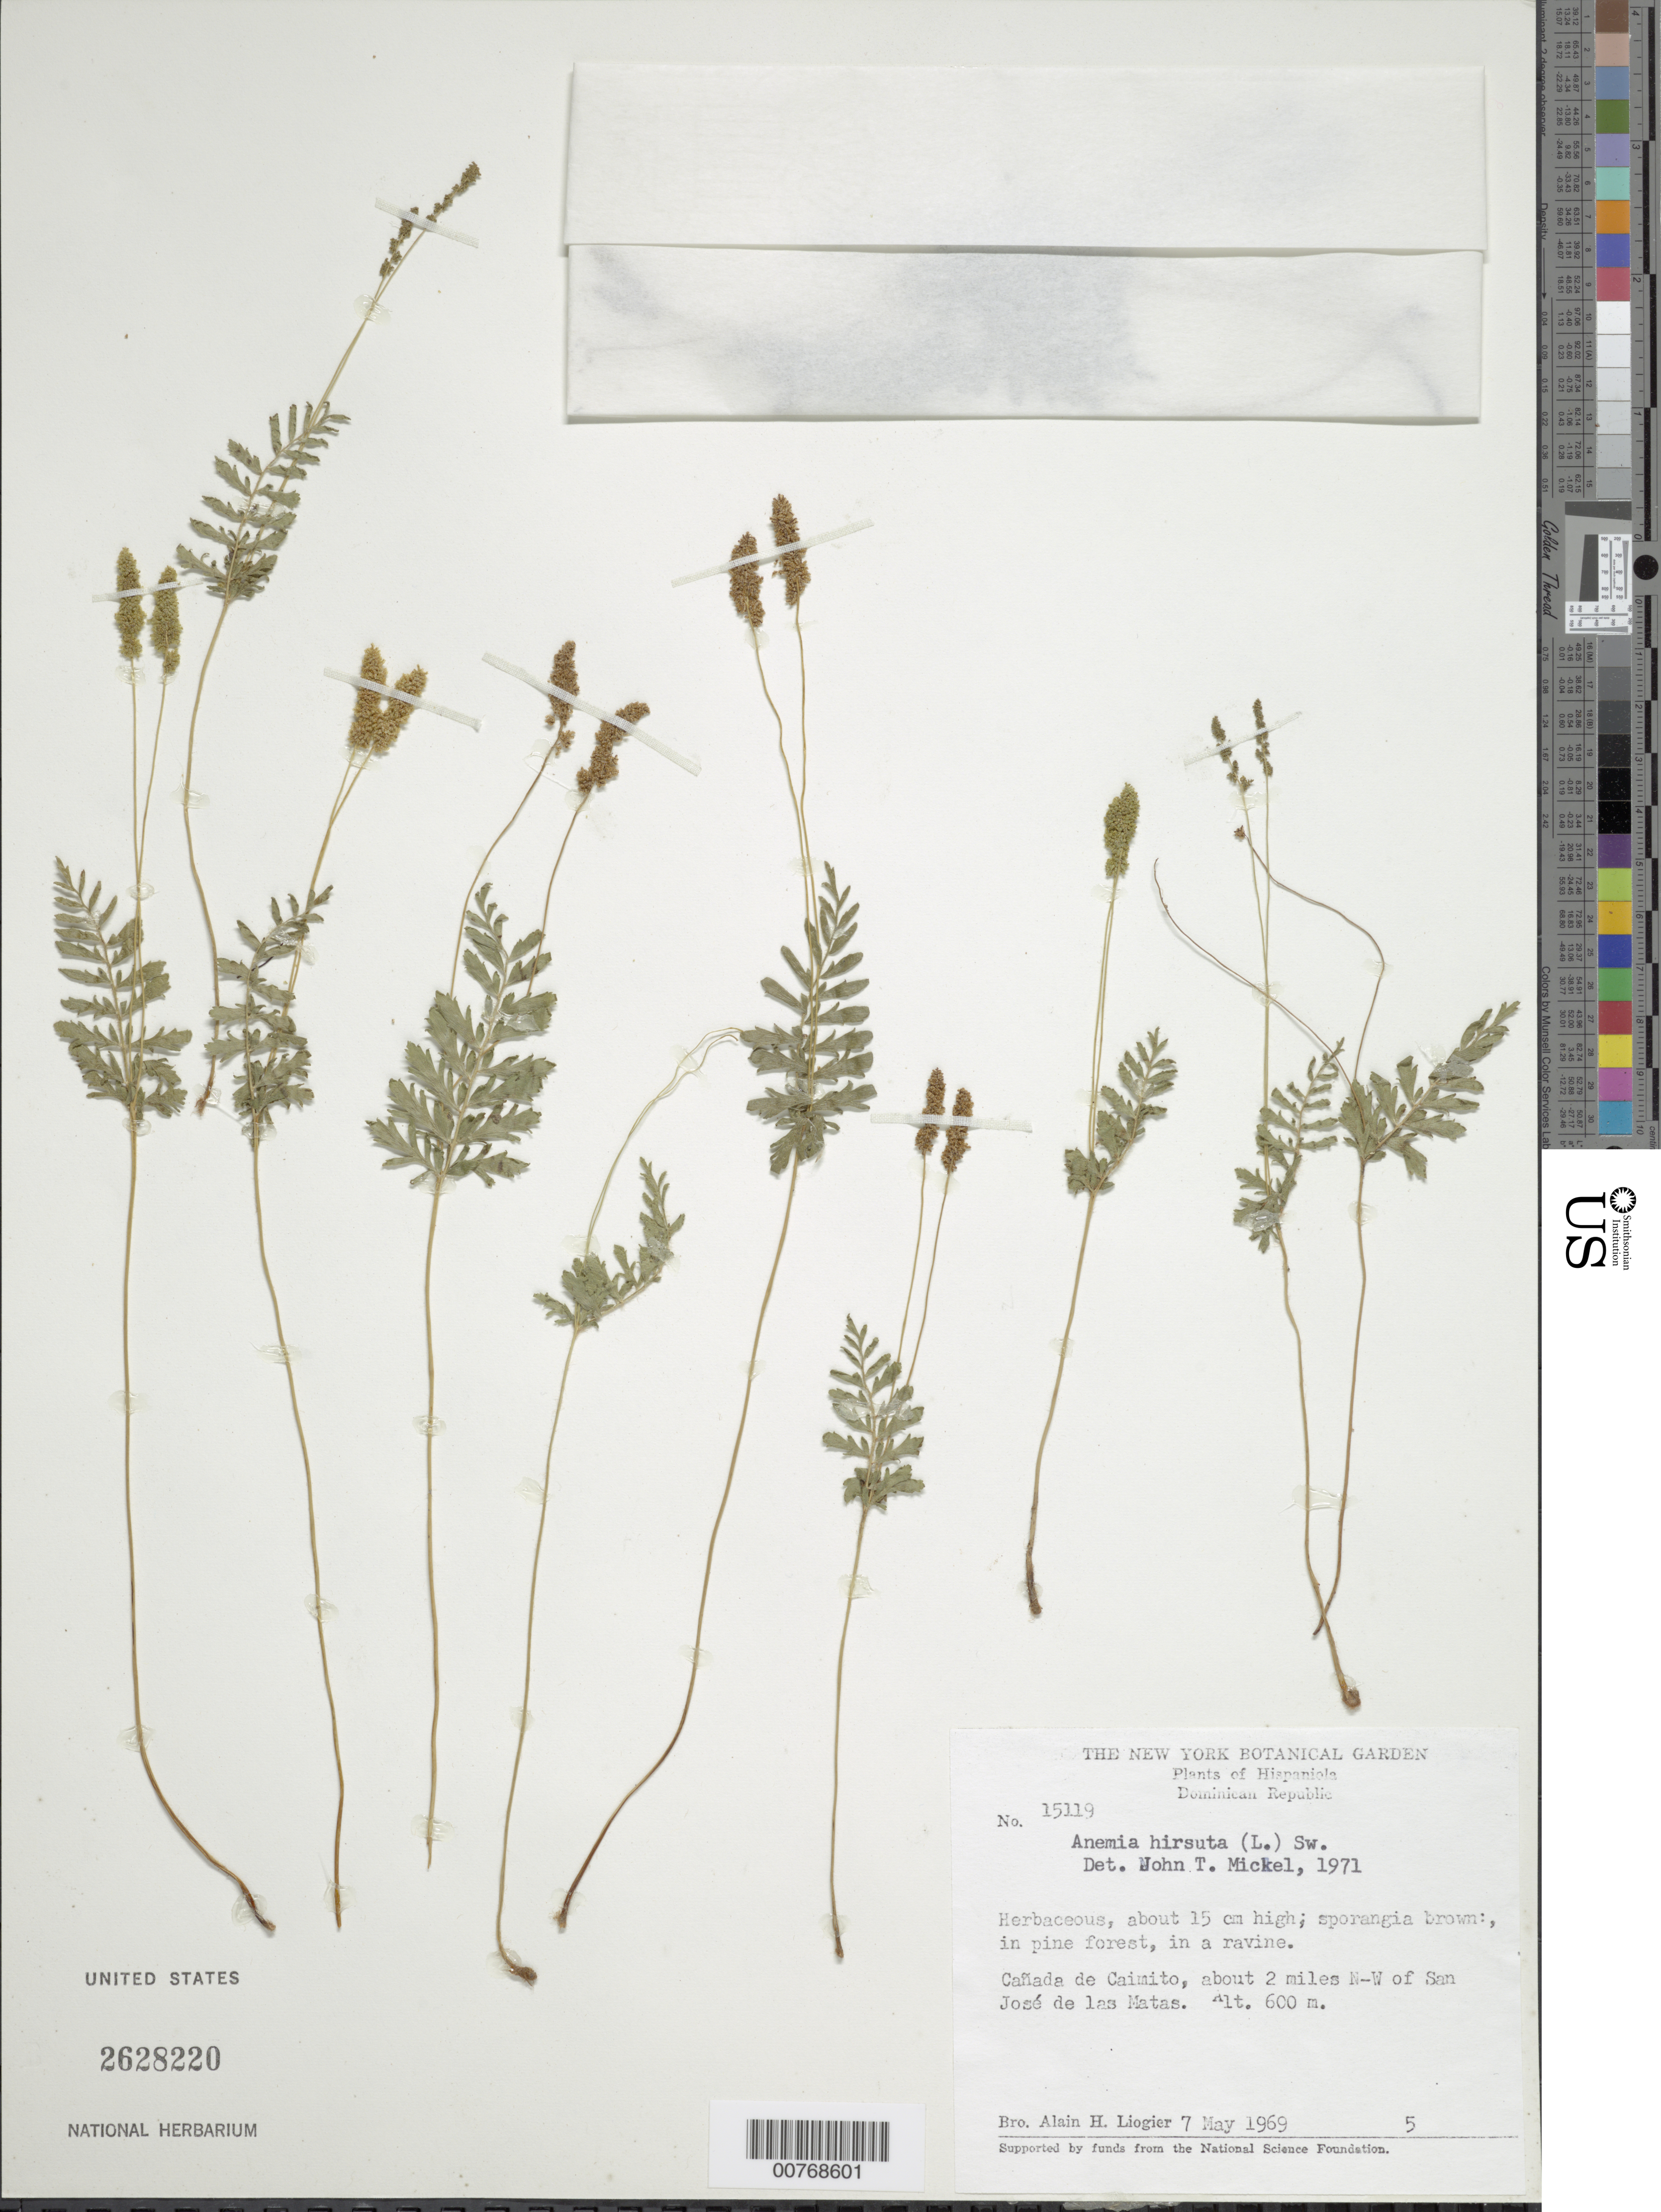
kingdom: Plantae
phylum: Tracheophyta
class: Polypodiopsida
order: Schizaeales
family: Anemiaceae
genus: Anemia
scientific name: Anemia hirsuta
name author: (L.) Sw.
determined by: Mickel, J. T., (NY), New York Botanical Garden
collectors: A. H. Liogier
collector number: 15119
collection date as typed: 07 May 1969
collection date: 1969-05-07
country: Dominican Republic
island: Hispaniola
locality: Cañada de Caimito, about 2 mi NW of San José de las Matas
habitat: Pine forest, in a ravine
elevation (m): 600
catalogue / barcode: US 2628220